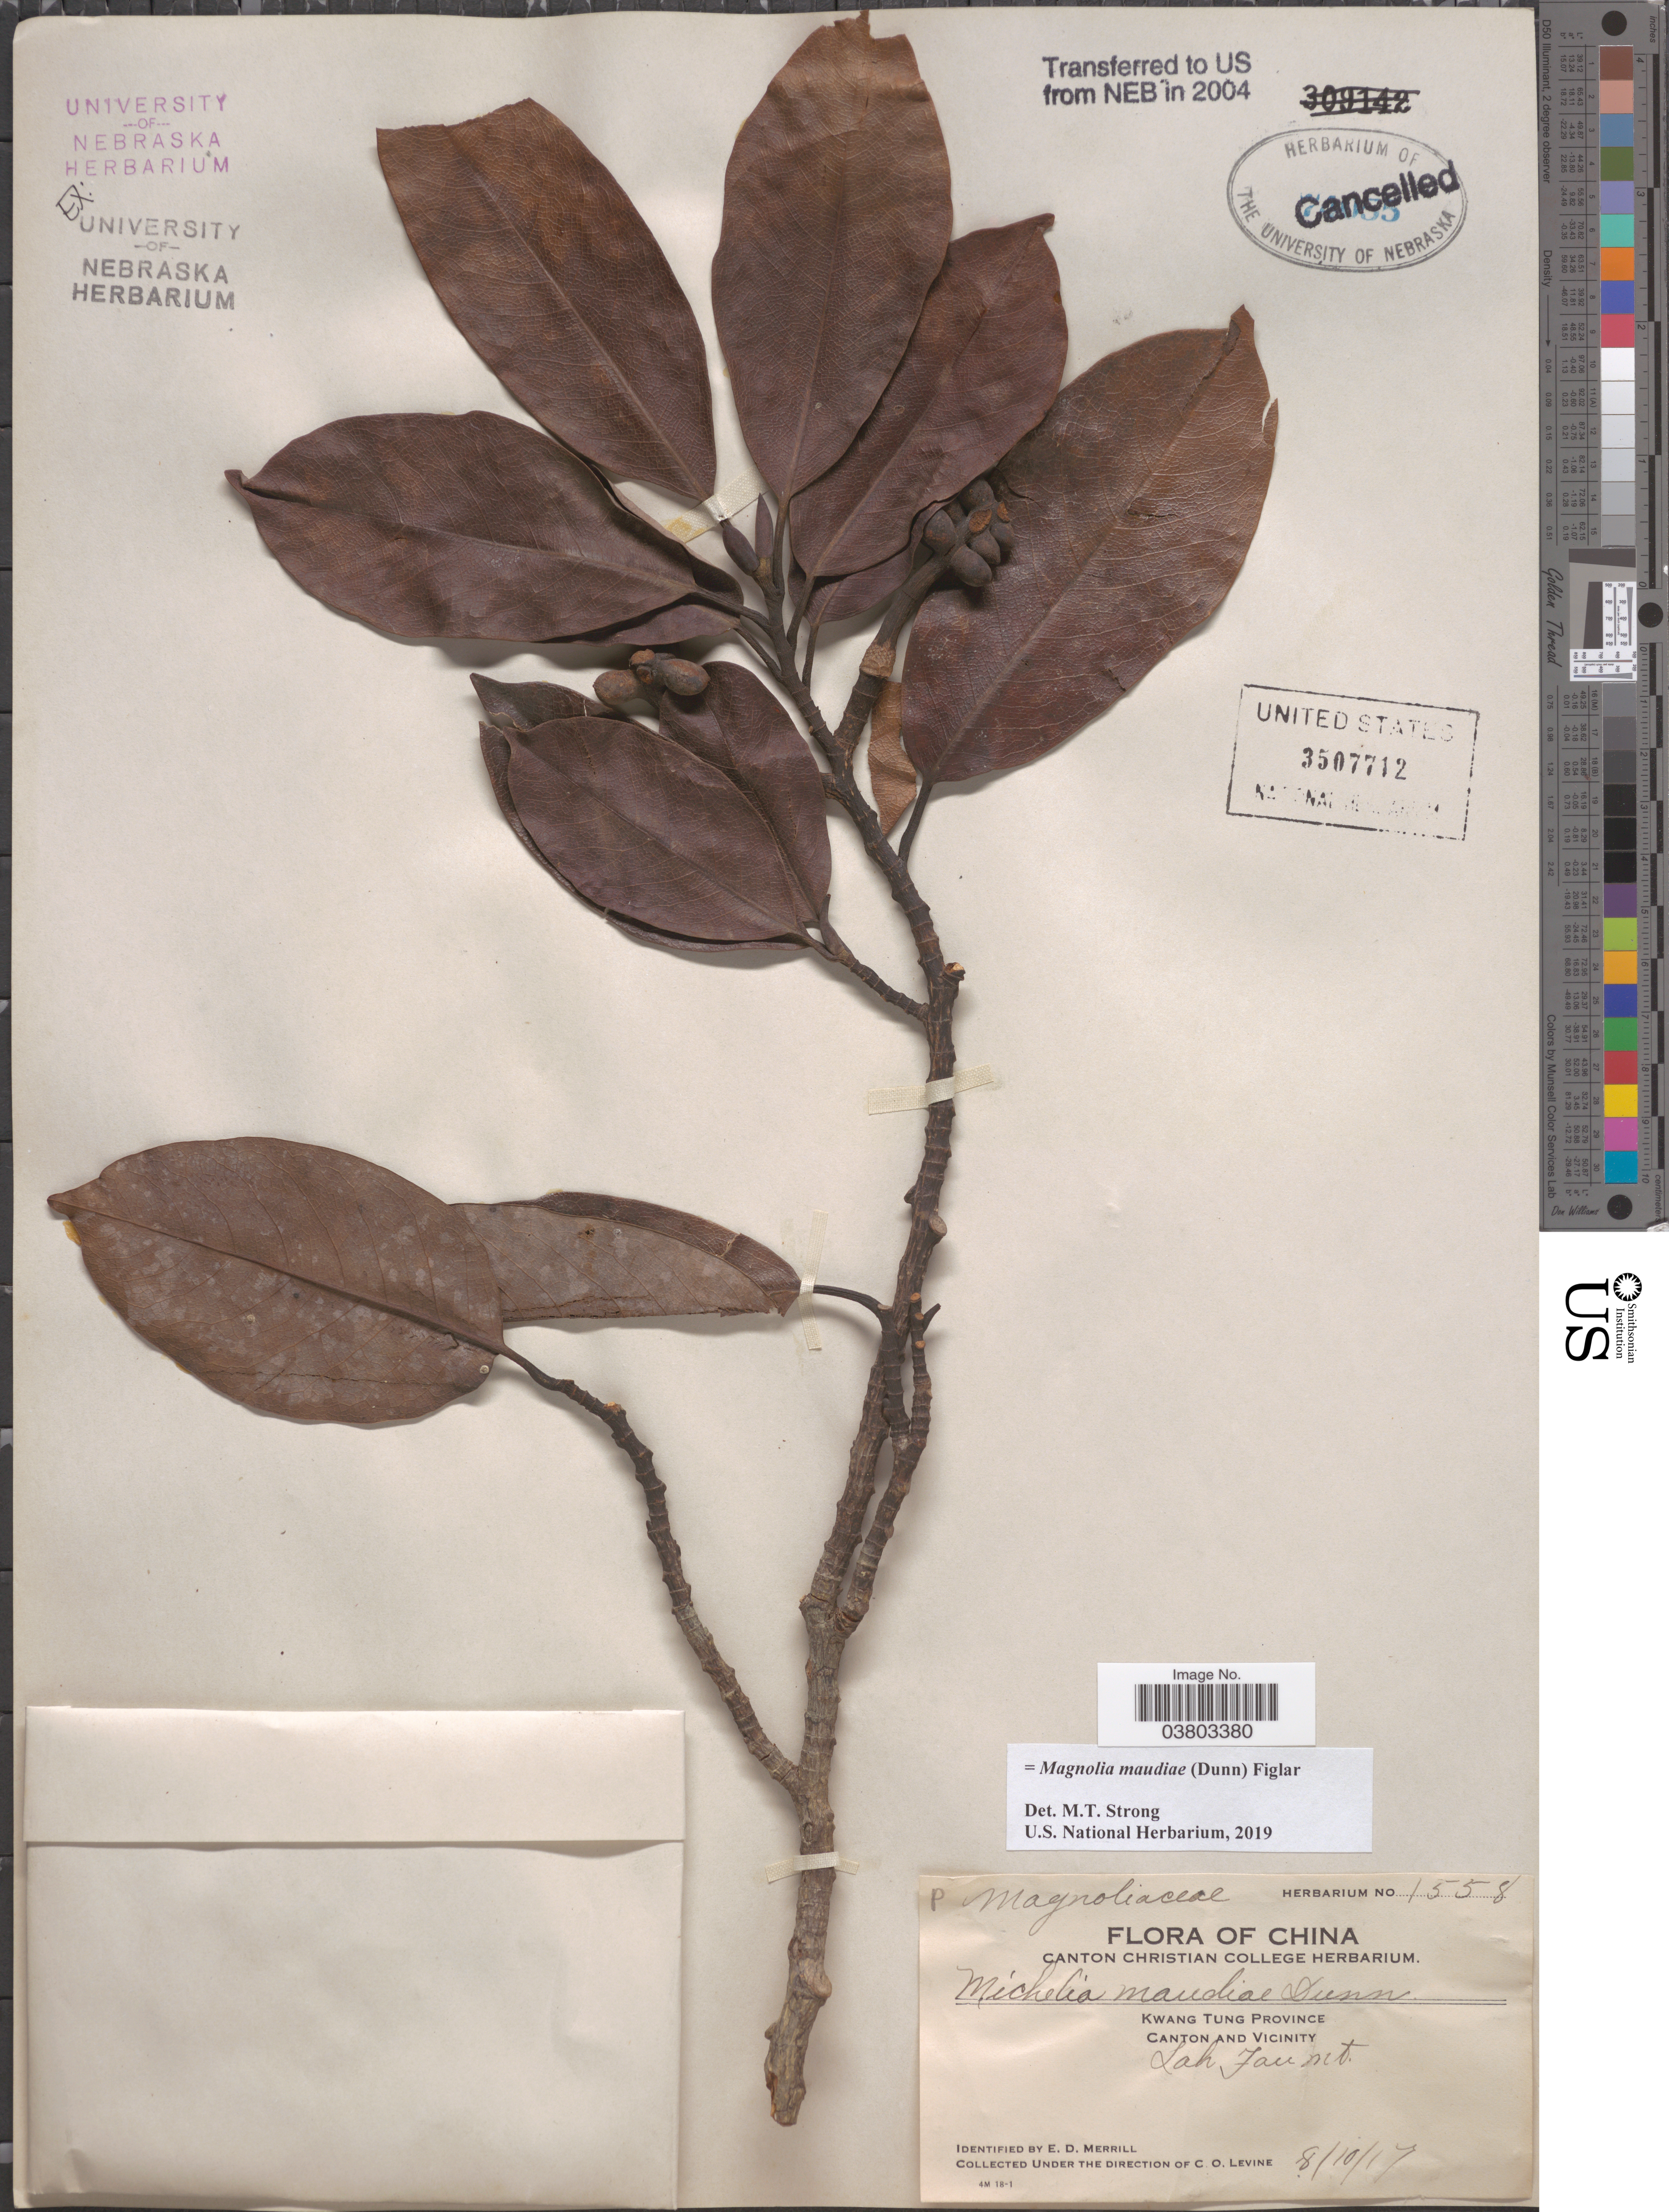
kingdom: Plantae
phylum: Tracheophyta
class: Magnoliopsida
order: Magnoliales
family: Magnoliaceae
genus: Magnolia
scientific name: Magnolia maudiae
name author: (Dunn) Figlar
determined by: Strong, Mark T., (BOT), Smithsonian Institution - National Museum of Natural History (UNITED STATES)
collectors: C. O. Levine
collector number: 1558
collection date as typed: Transcribed d/m/y: 8/10/17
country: China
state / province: Guangdong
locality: Kwang Tung Province. Canton and Vicinity. Lah Fau Mt.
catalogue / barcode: US 3507712